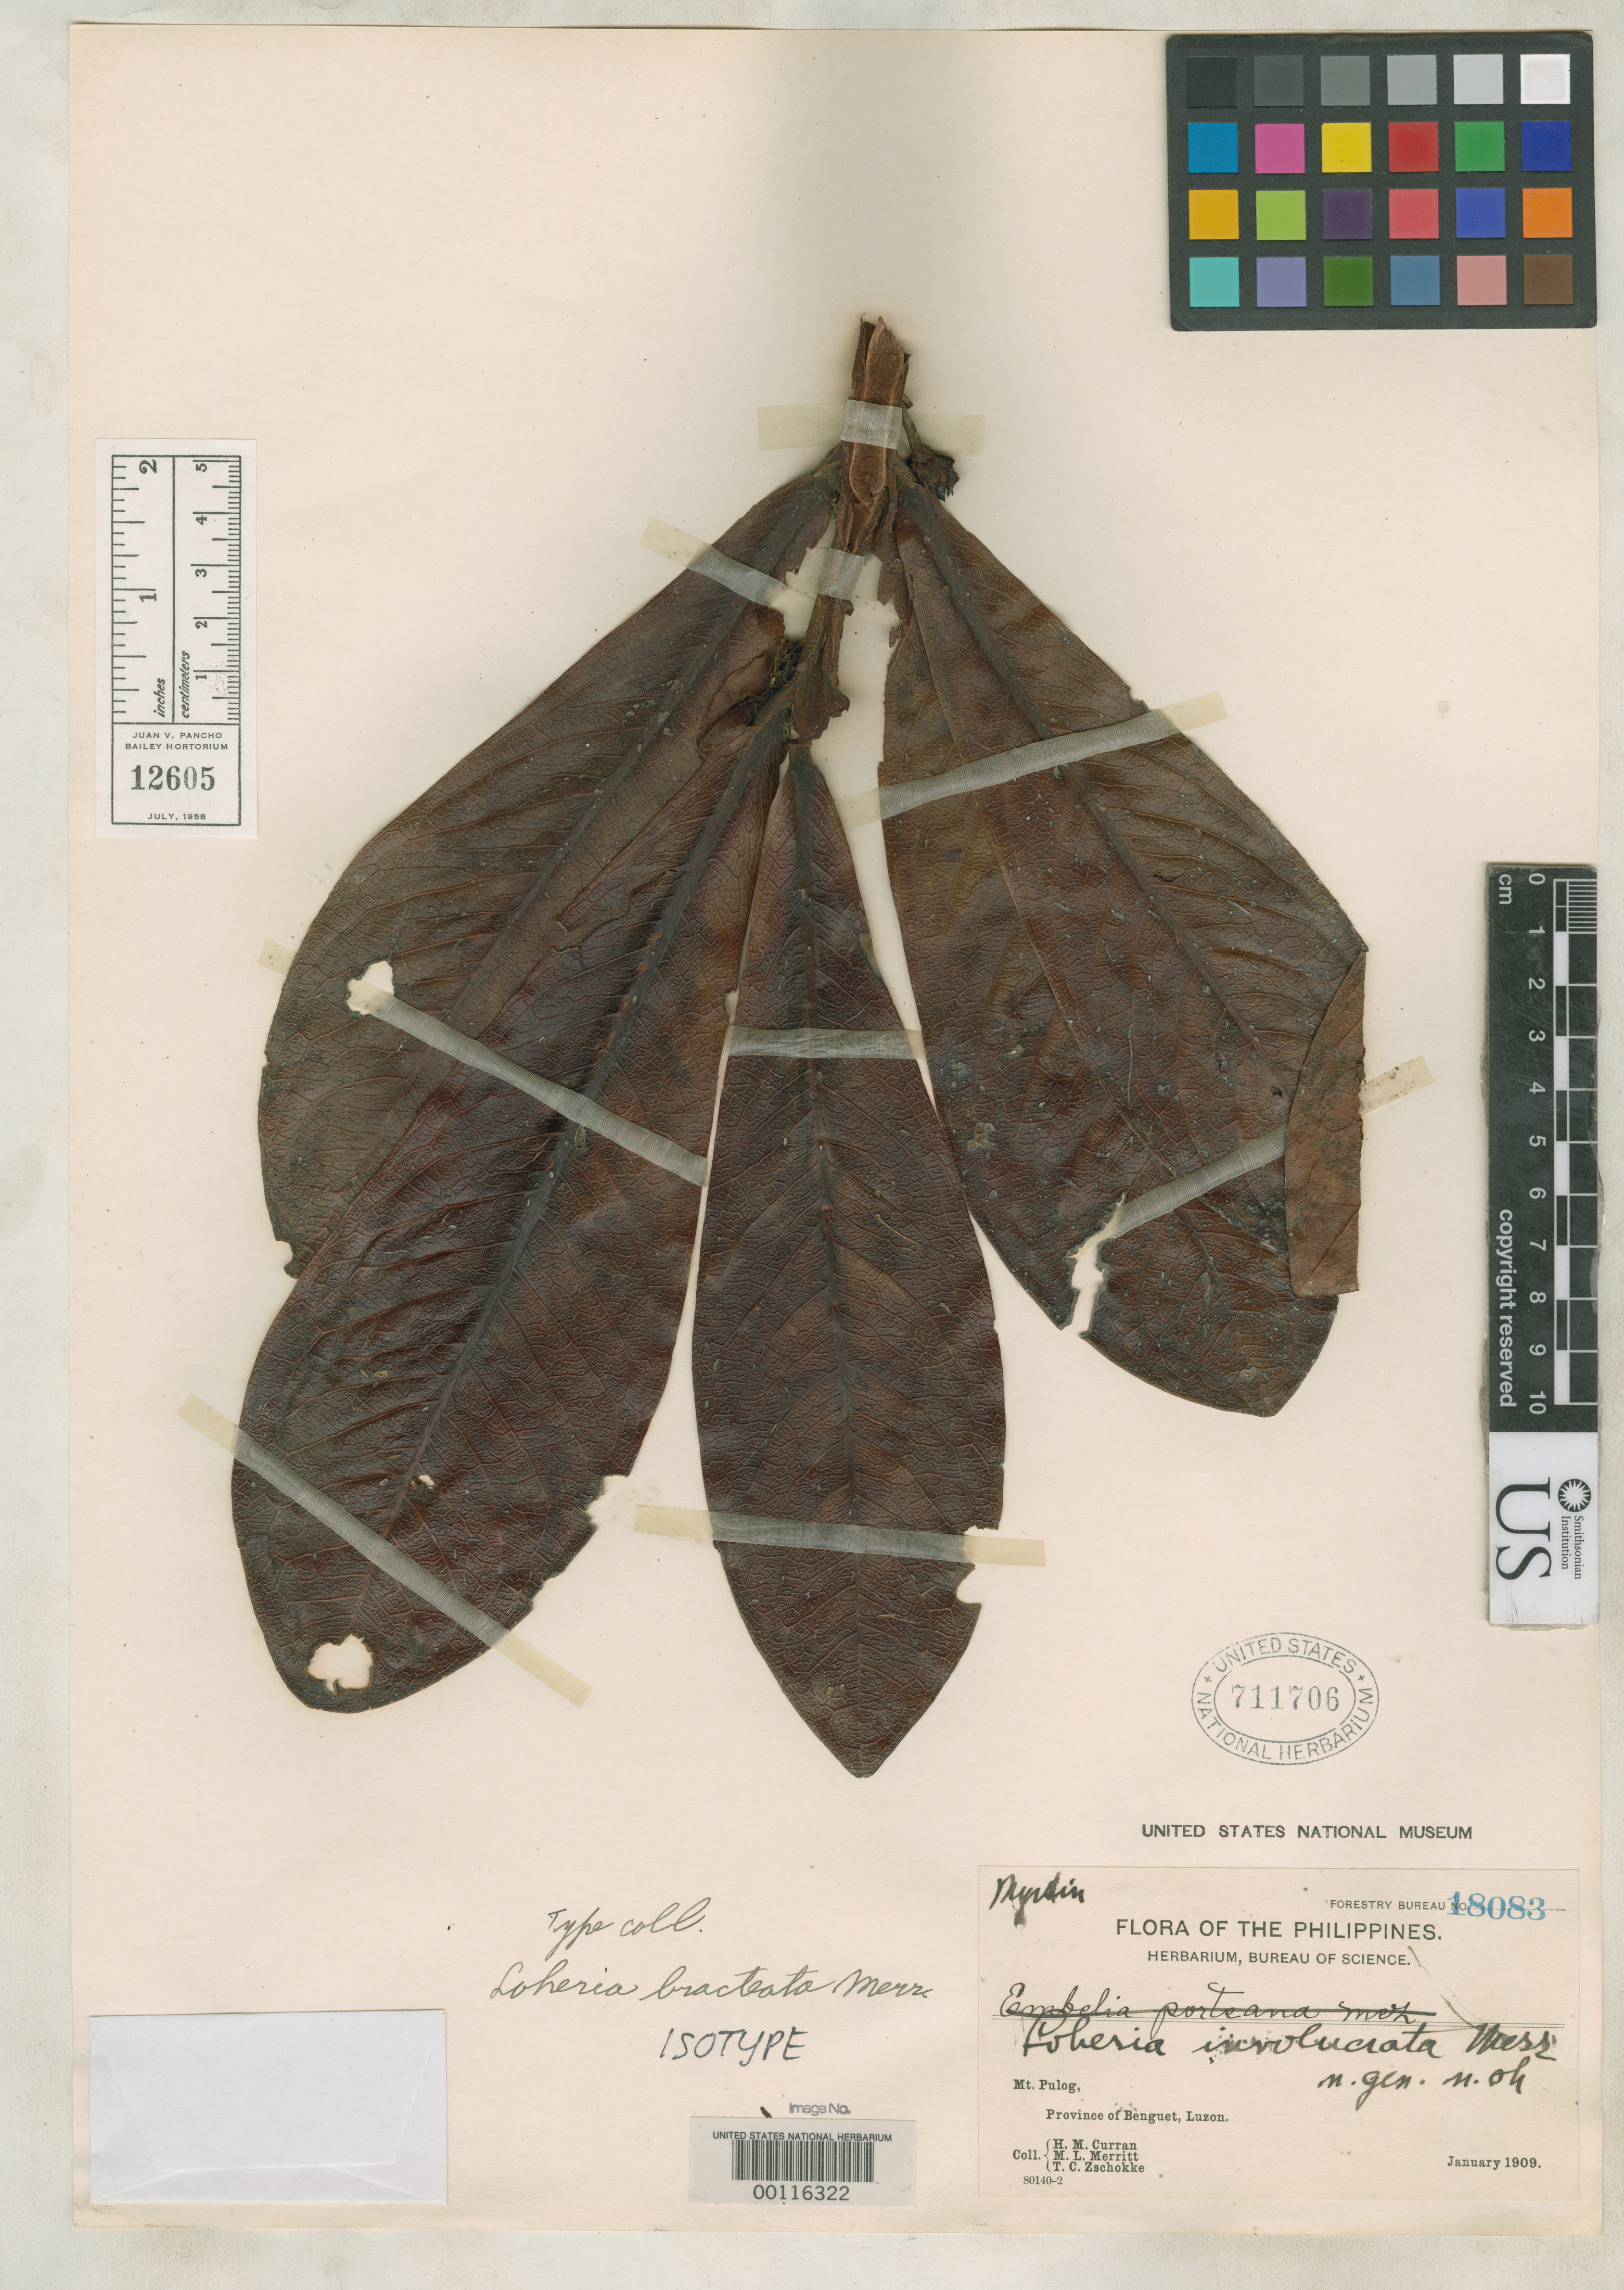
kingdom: Plantae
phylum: Tracheophyta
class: Magnoliopsida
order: Ericales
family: Primulaceae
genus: Loheria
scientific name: Loheria bracteata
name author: Merr.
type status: Isotype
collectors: H. M. Curran, M. L. Merritt & T. C. Zschokke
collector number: Bur. Sci. 18083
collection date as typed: Jan 1909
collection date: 1909-01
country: Philippines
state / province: Cordillera (Administrative Region)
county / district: Benguet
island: Luzon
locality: Mt. Pulog.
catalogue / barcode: US 711706